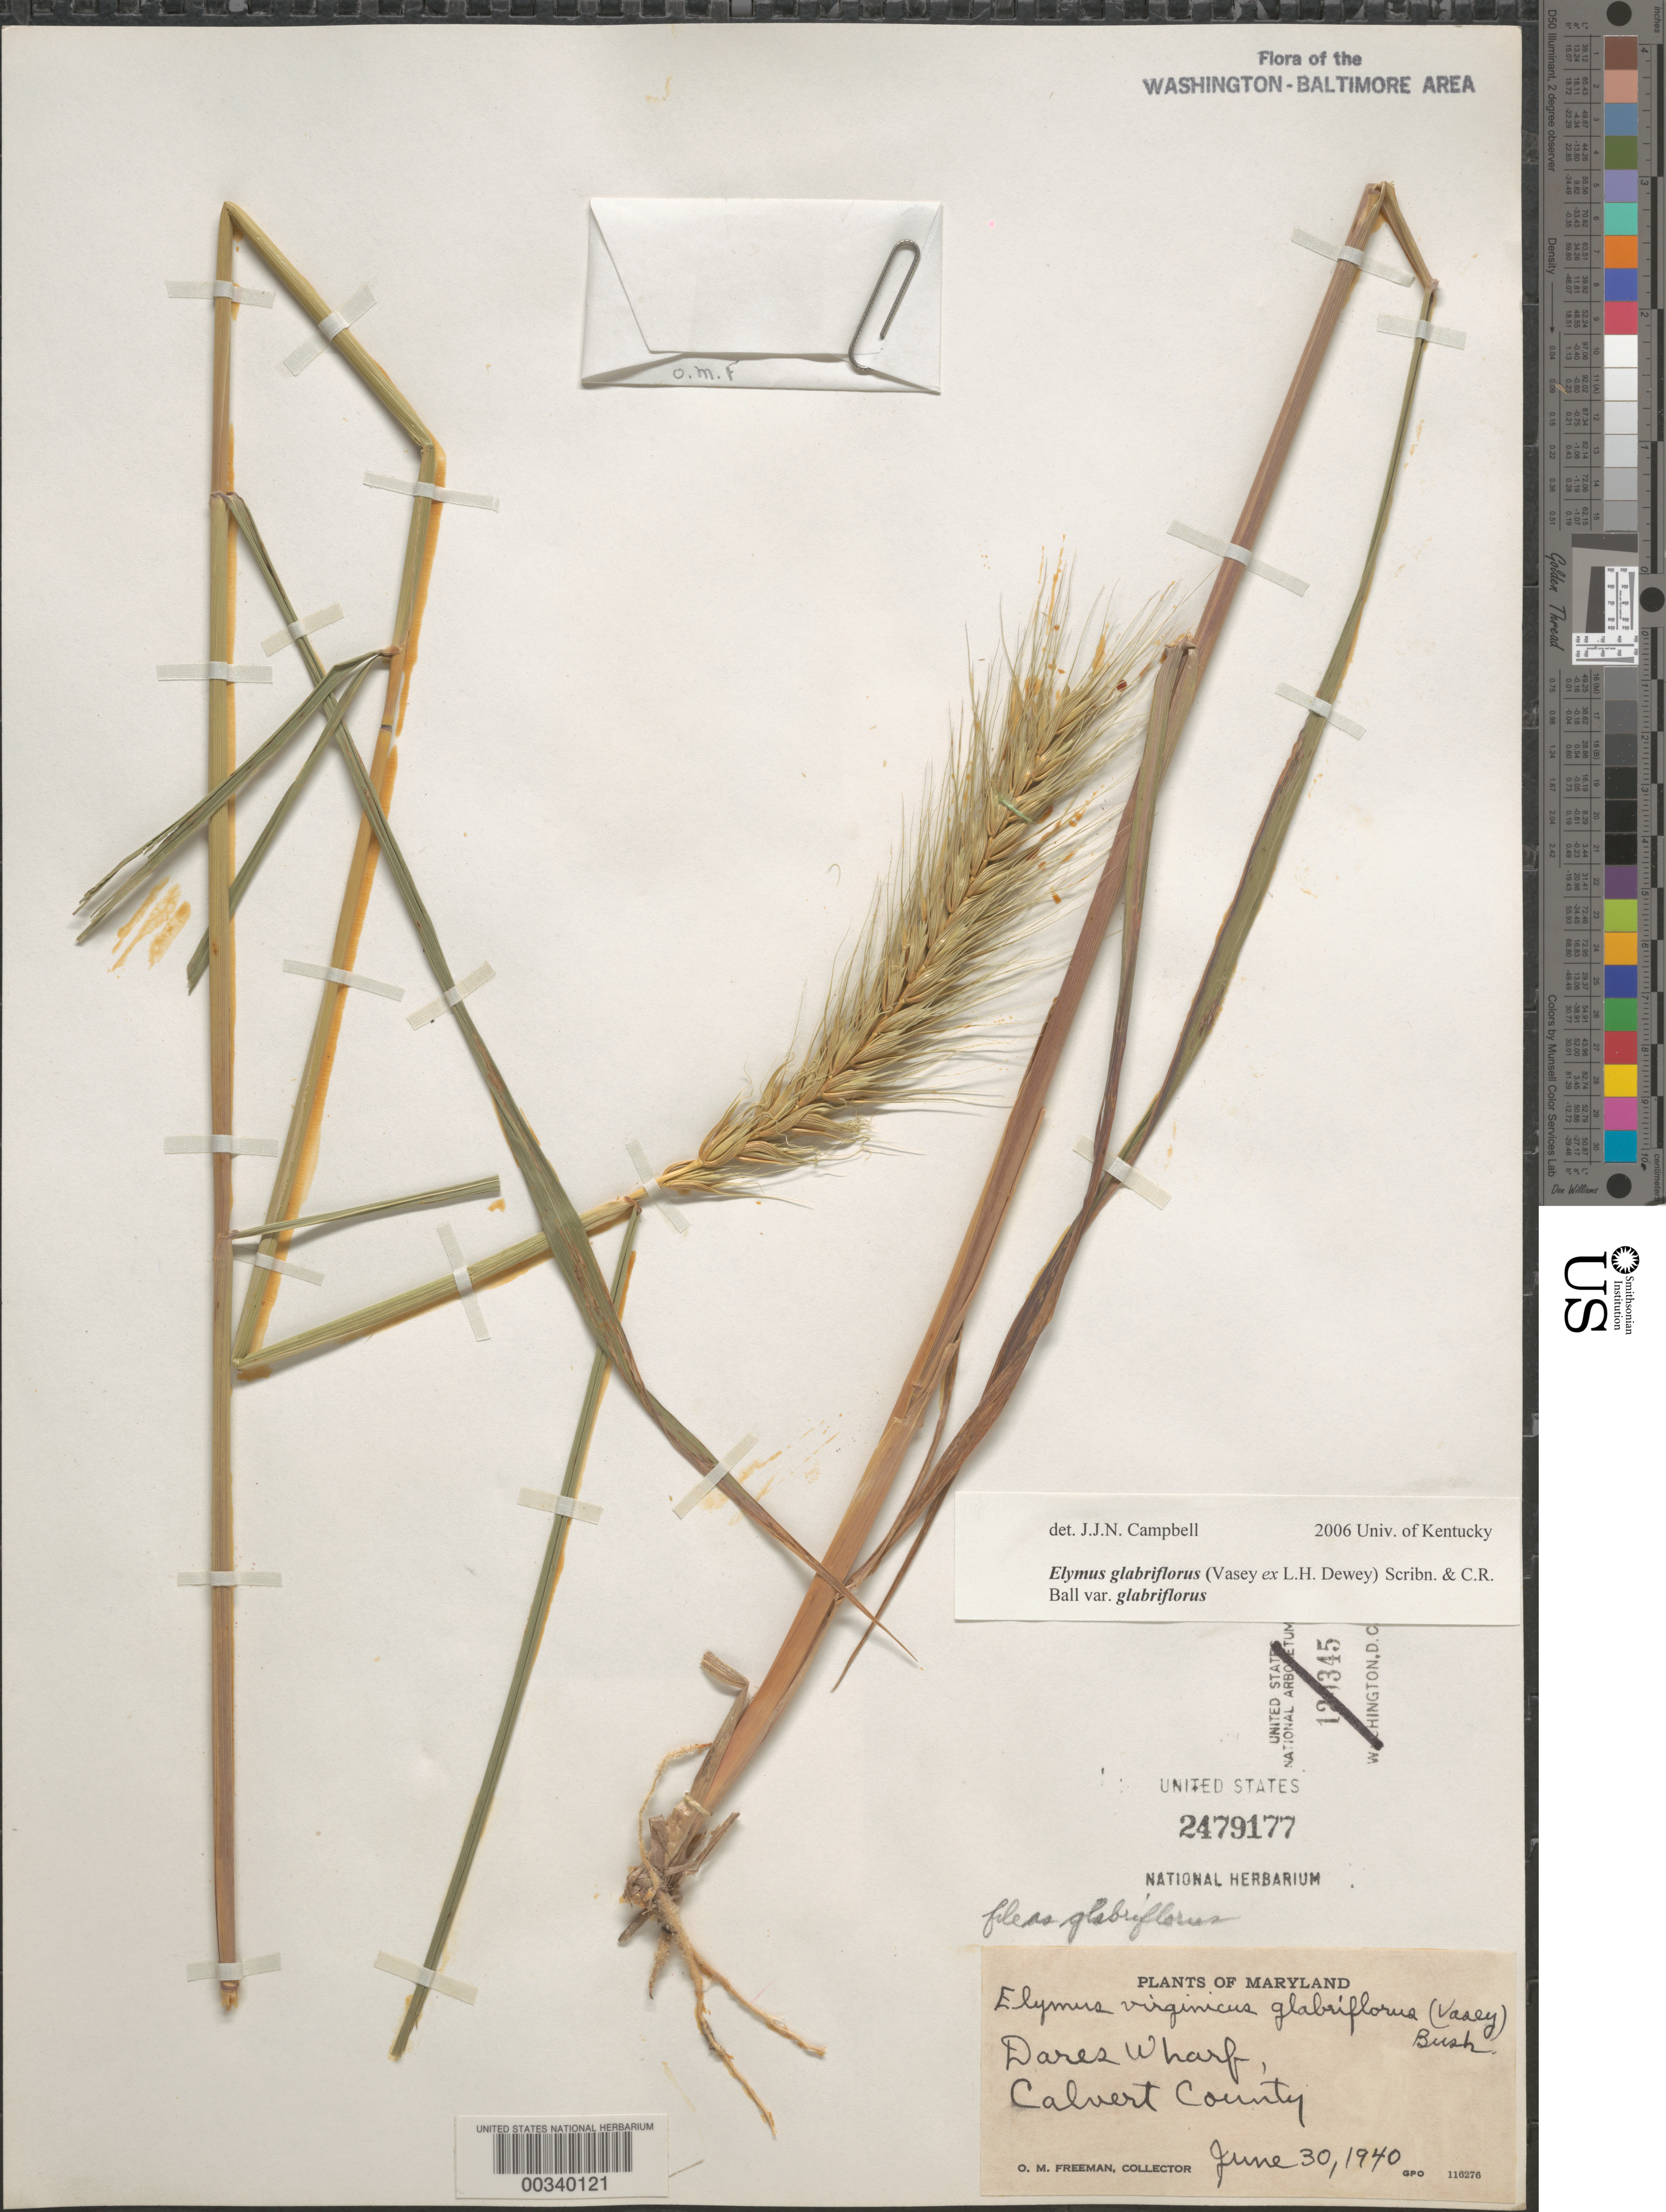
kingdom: Plantae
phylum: Tracheophyta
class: Liliopsida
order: Poales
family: Poaceae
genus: Elymus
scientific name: Elymus glabriflorus var. glabriflorus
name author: (Vasey ex L.H. Dewey) Scribn. & C.R. Ball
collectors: O. Freeman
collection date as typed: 30 Jun 1940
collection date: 1940-06-30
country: United States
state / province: Maryland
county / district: Calvert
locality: Dares Wharf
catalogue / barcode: US 2479177